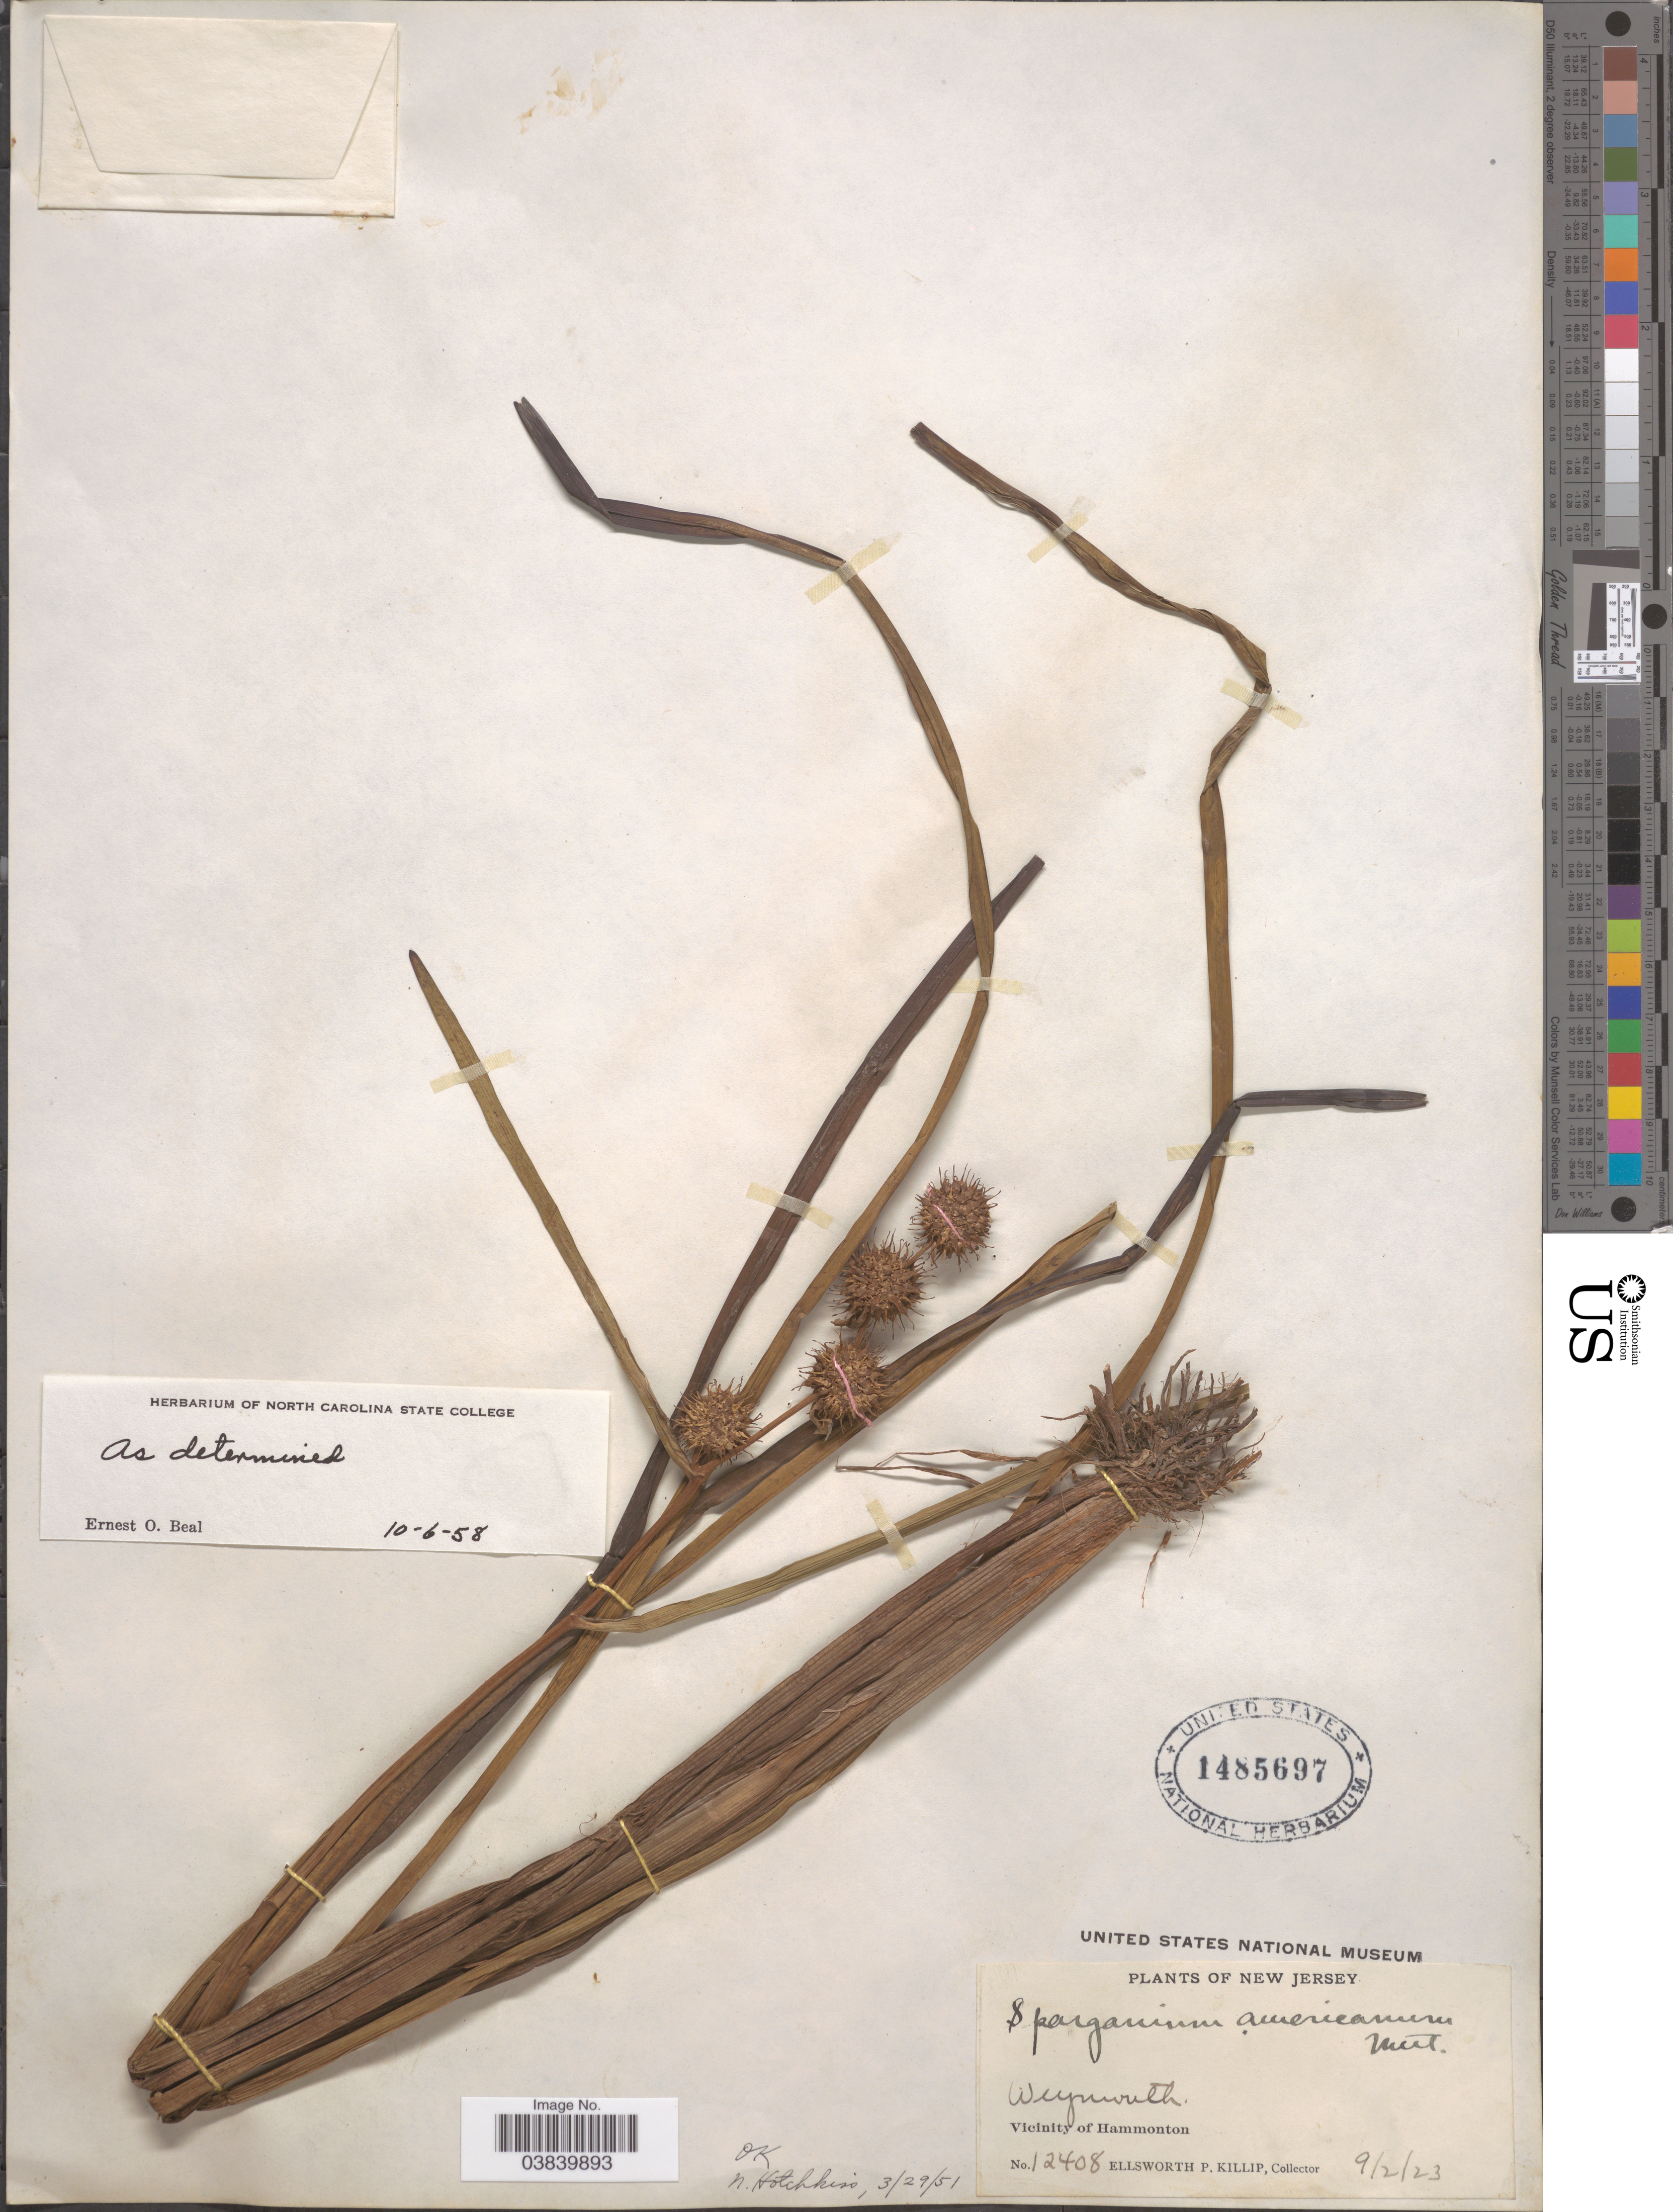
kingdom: Plantae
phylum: Tracheophyta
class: Liliopsida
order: Poales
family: Typhaceae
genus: Sparganium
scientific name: Sparganium americanum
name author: Nutt.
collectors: E. P. Killip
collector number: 12408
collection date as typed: Transcribed d/m/y: 9/2/23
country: United States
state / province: New Jersey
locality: Weymouth. Vicinity of Hammonton.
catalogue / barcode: US 1485697